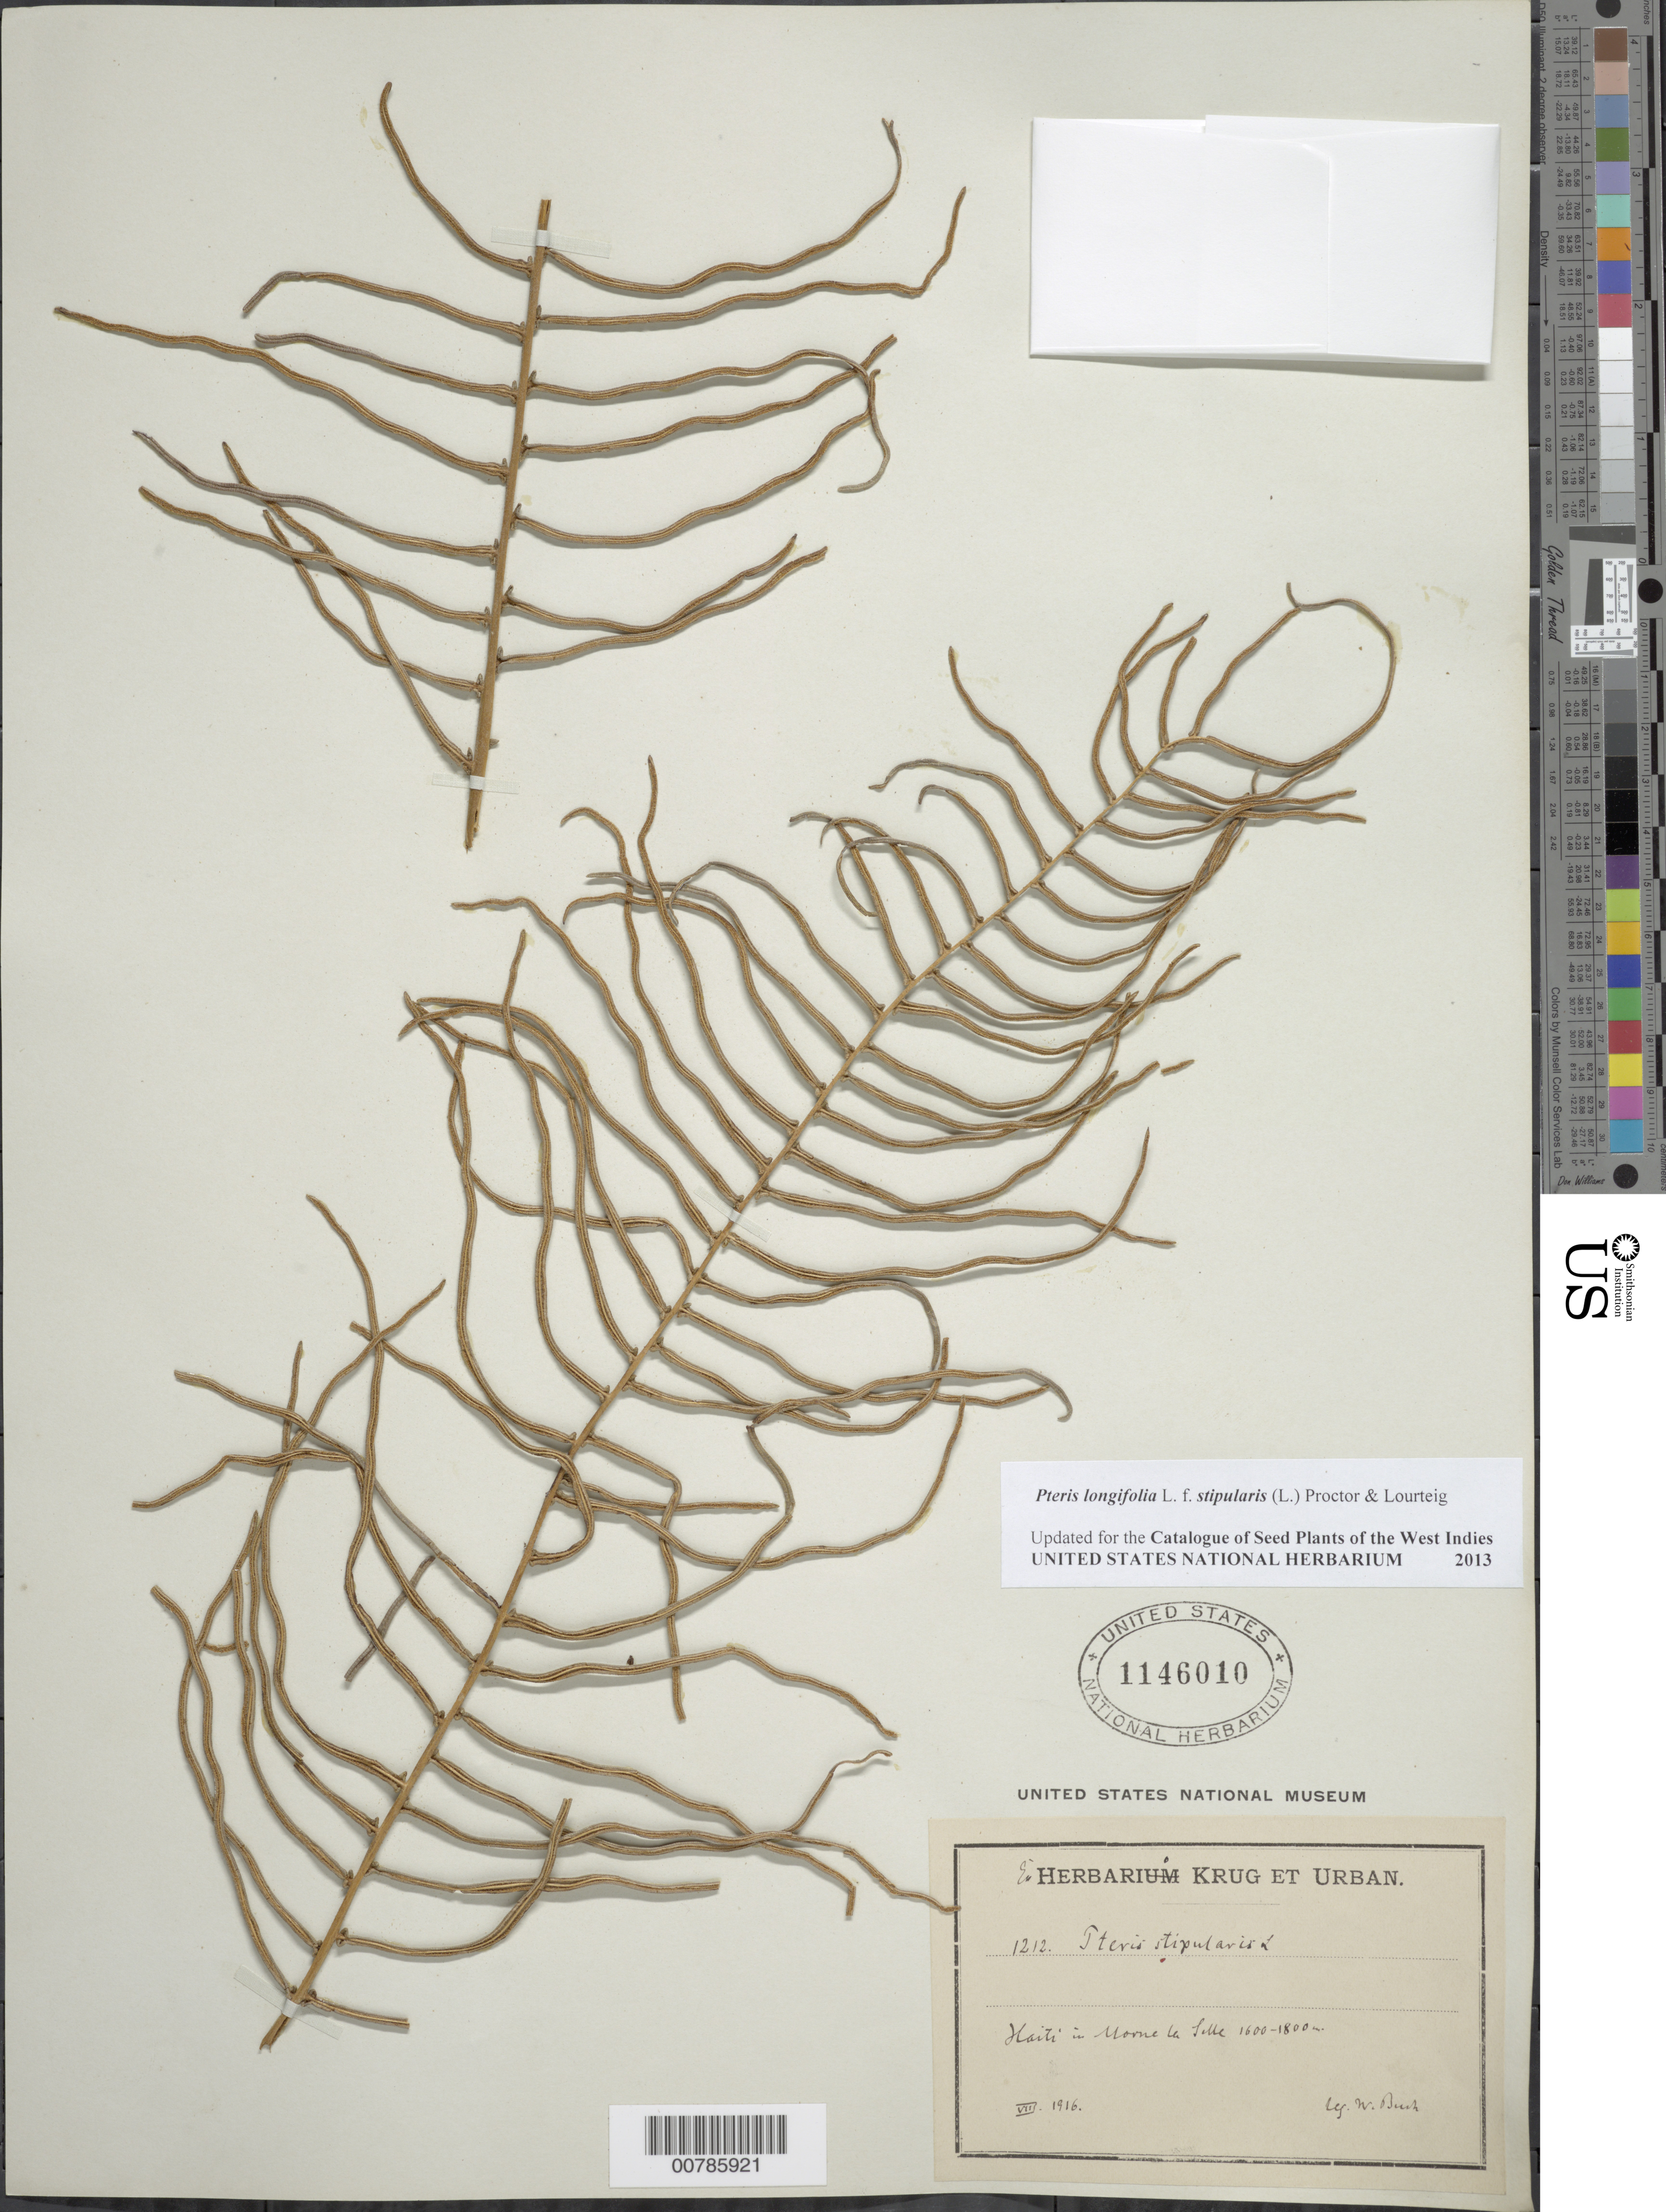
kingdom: Plantae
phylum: Tracheophyta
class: Polypodiopsida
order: Polypodiales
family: Pteridaceae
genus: Pteris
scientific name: Pteris longifolia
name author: L.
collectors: C. W. L. Krug & I. Urban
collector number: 1212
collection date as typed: Aug 1916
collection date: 1916-08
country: Haiti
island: Hispaniola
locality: Morne la Selle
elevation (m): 1600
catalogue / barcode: US 1146010